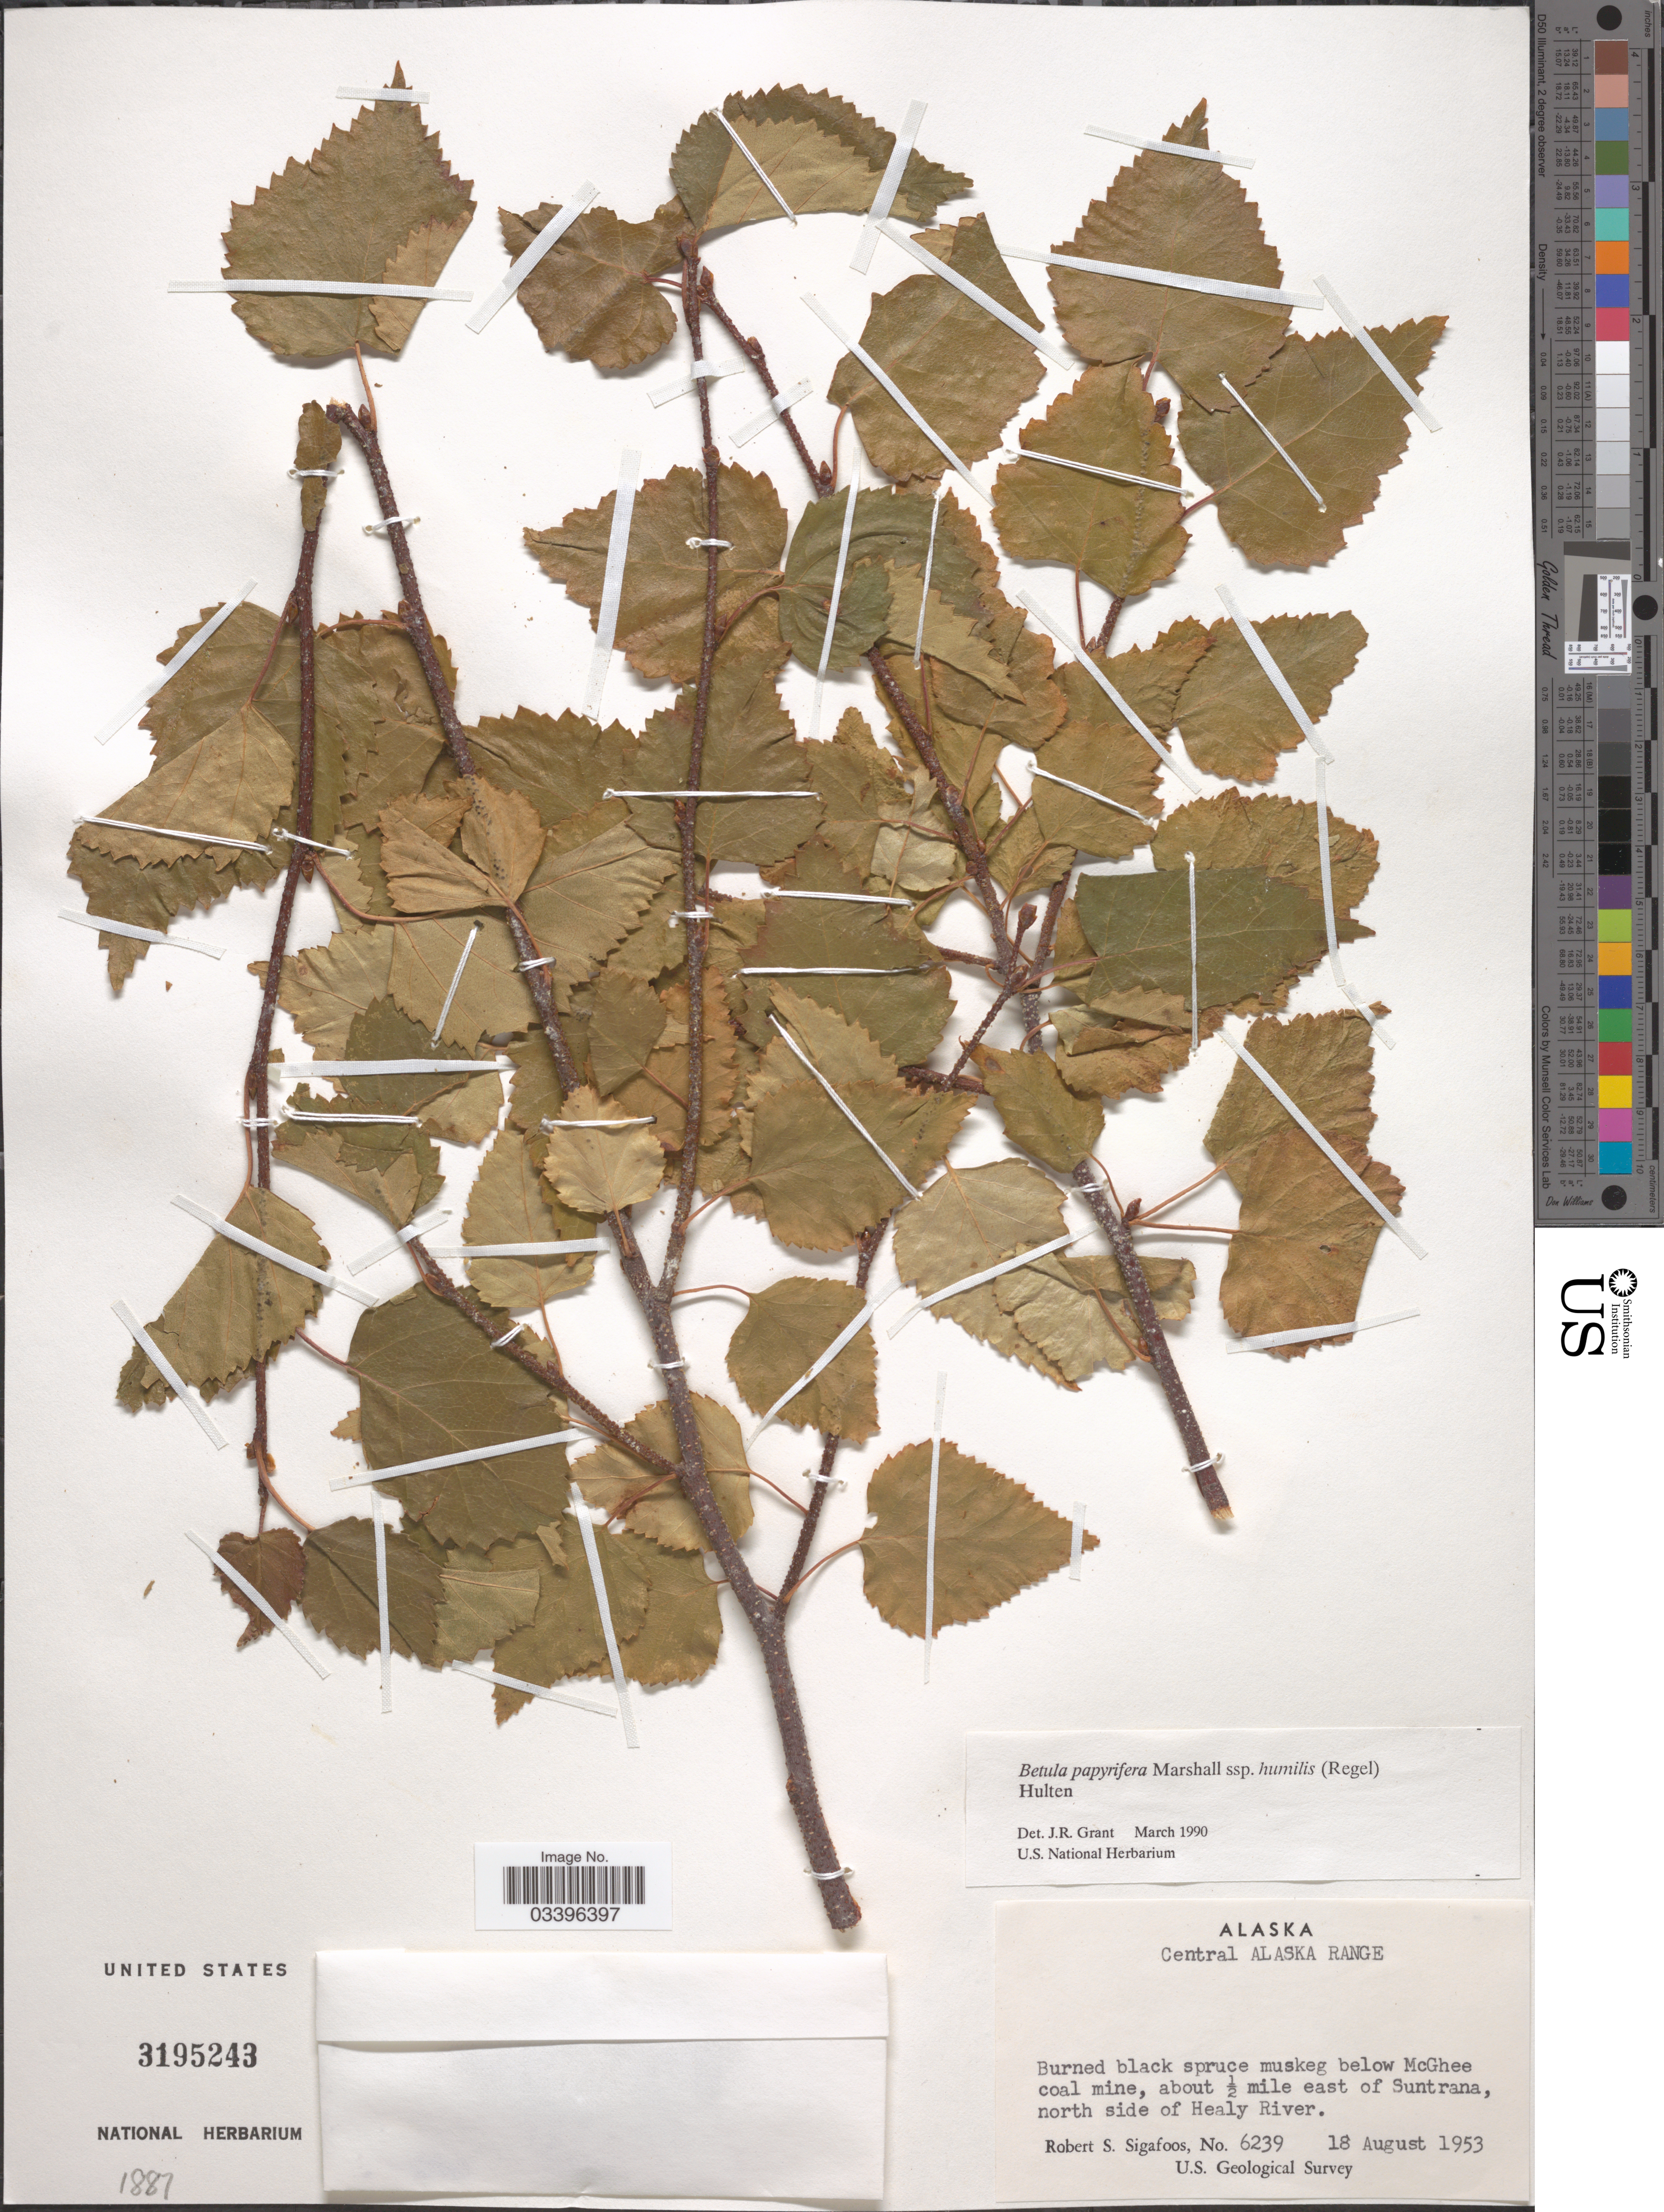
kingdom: Plantae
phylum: Tracheophyta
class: Magnoliopsida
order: Fagales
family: Betulaceae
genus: Betula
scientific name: Betula papyrifera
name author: Marshall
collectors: R. Sigafoos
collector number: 6239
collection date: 1953-08-18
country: United States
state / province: Alaska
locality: Central Alaska Range. Below McGhee coal mine, about ½ mile east of Suntrana, north side of Healy River.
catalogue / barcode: US 3195243